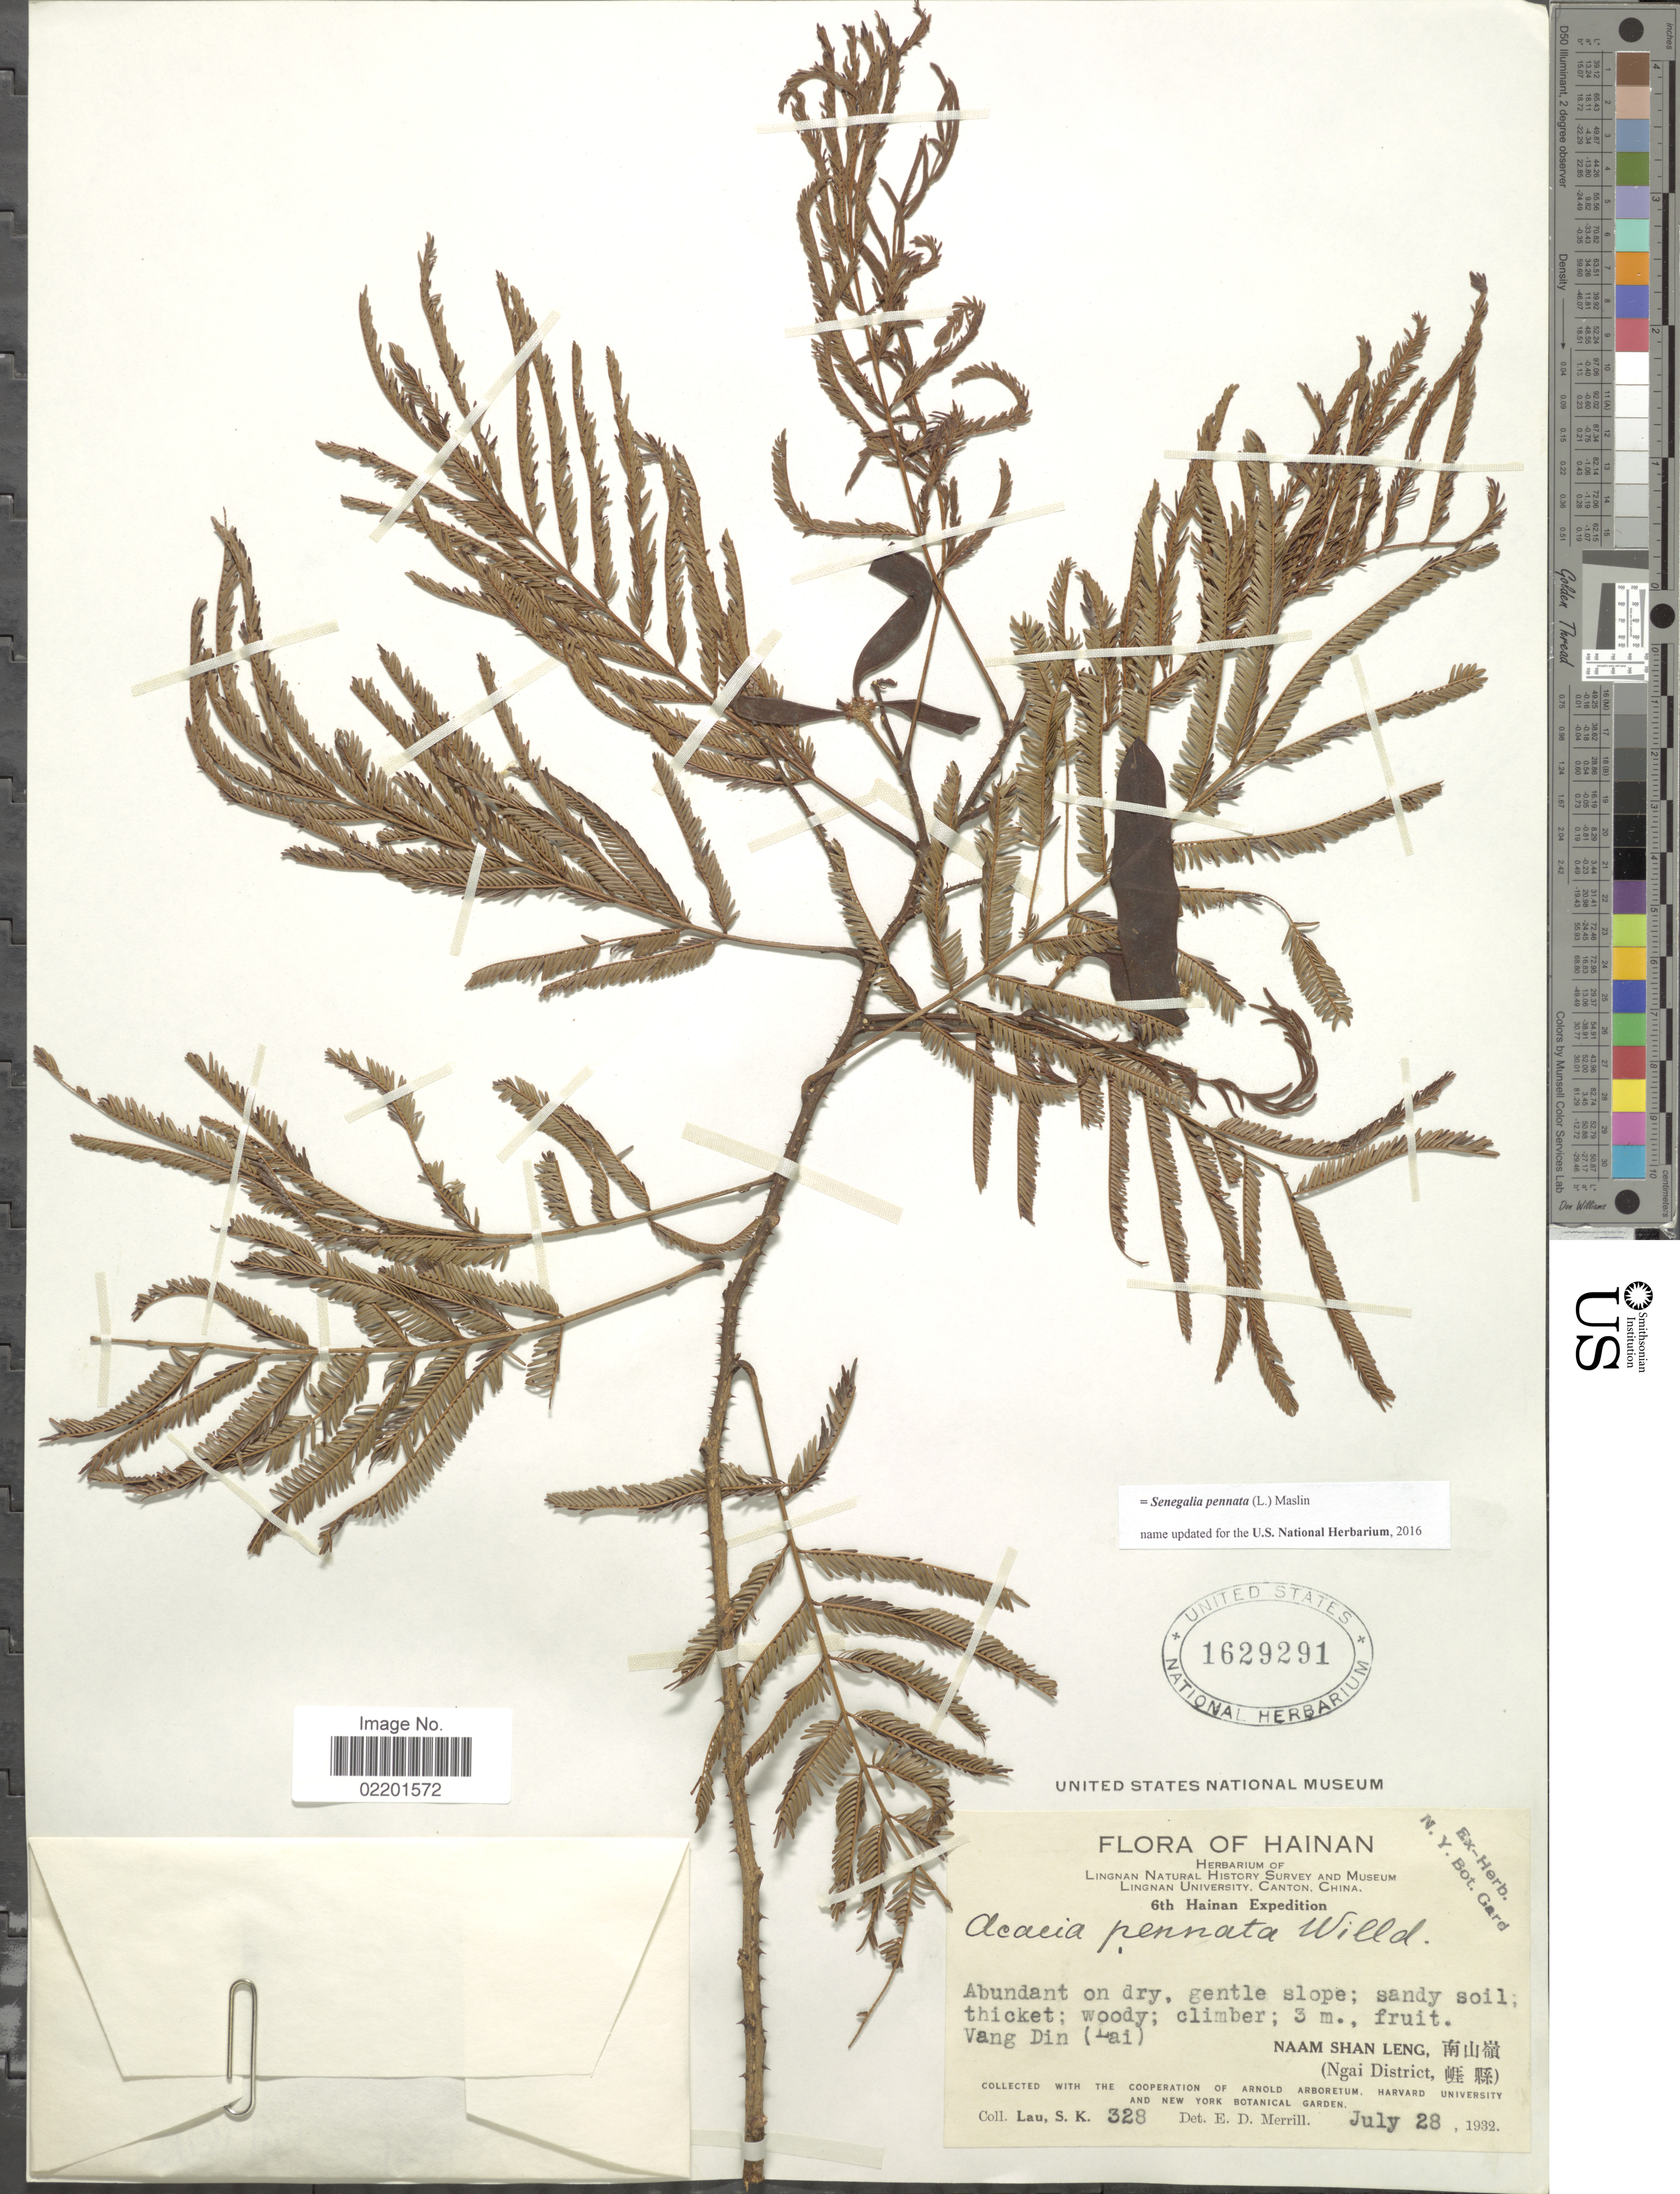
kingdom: Plantae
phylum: Tracheophyta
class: Magnoliopsida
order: Fabales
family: Fabaceae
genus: Senegalia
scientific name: Senegalia pennata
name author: (L.) Maslin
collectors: S. K. Lau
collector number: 328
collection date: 1932-07-28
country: China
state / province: Hainan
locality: HainanNaam Shan Leng, (Ngai District)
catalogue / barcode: US 1629291